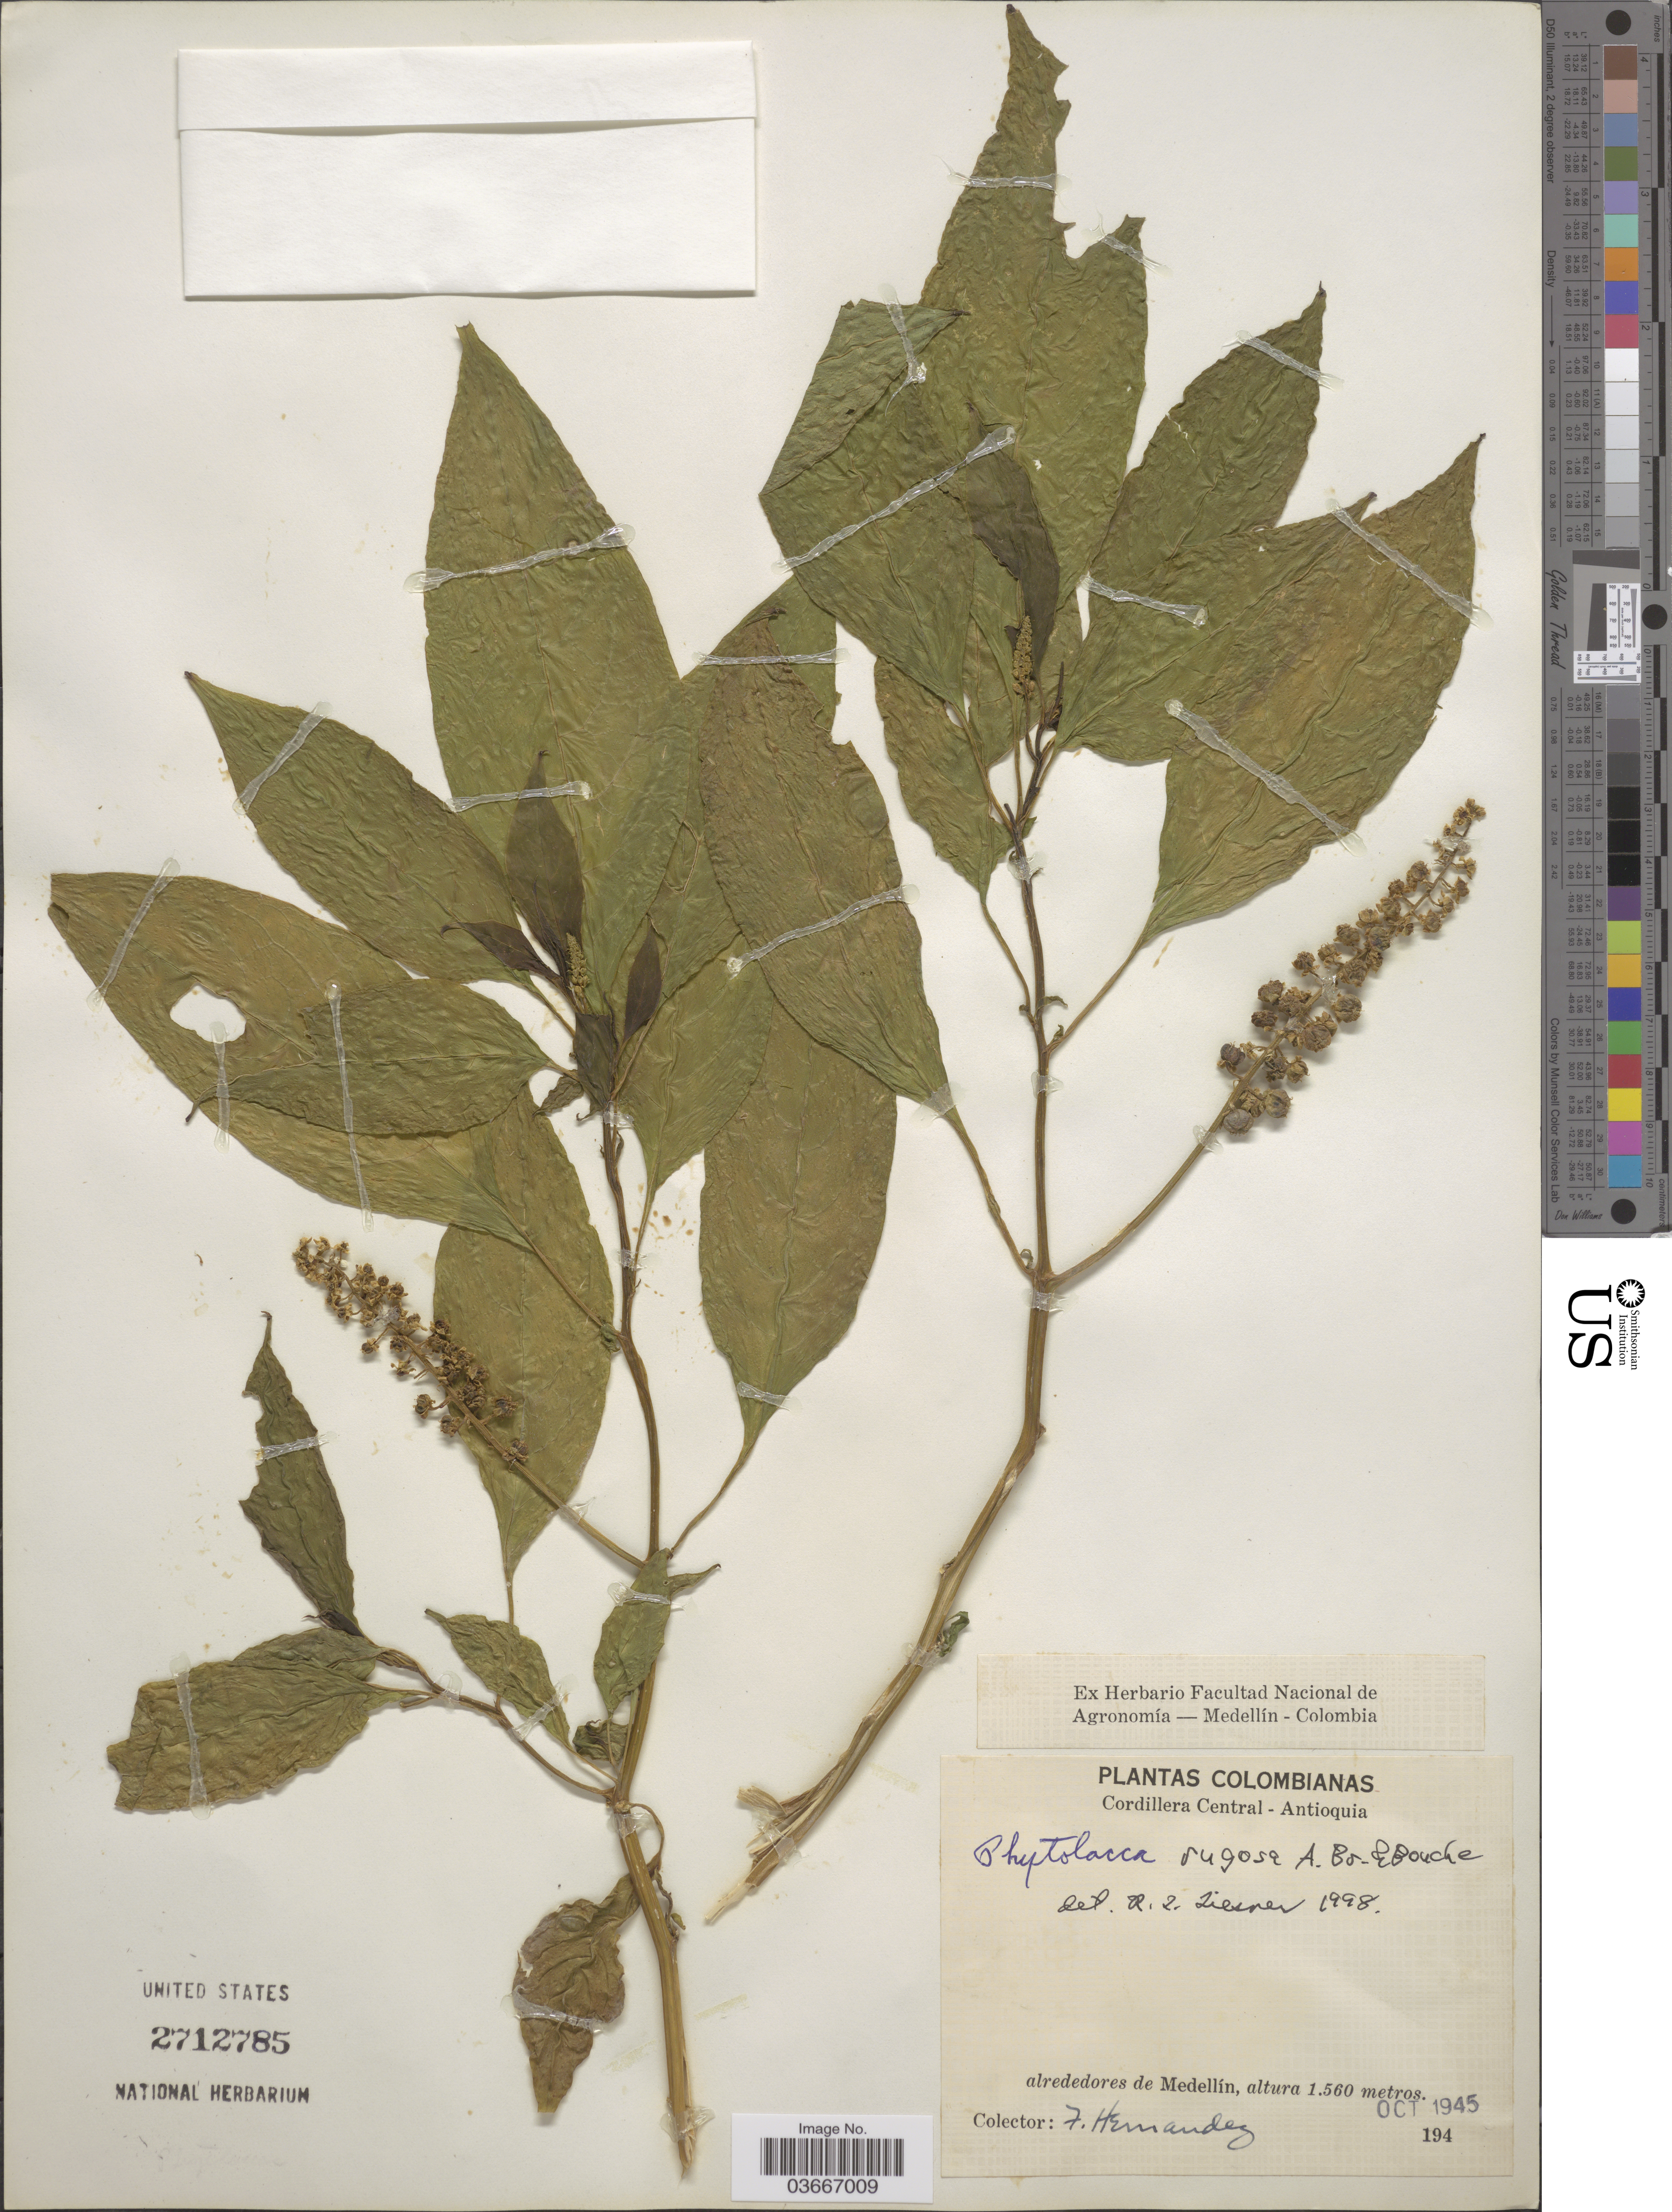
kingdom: Plantae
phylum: Tracheophyta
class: Magnoliopsida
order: Caryophyllales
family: Phytolaccaceae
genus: Phytolacca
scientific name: Phytolacca rugosa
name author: A. Braun & C.D. Bouché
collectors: F. Hernandez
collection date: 1945-10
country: Colombia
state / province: Antioquia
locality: Cordillera Central. Alrededores de Medellín.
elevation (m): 1560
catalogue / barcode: US 2712785